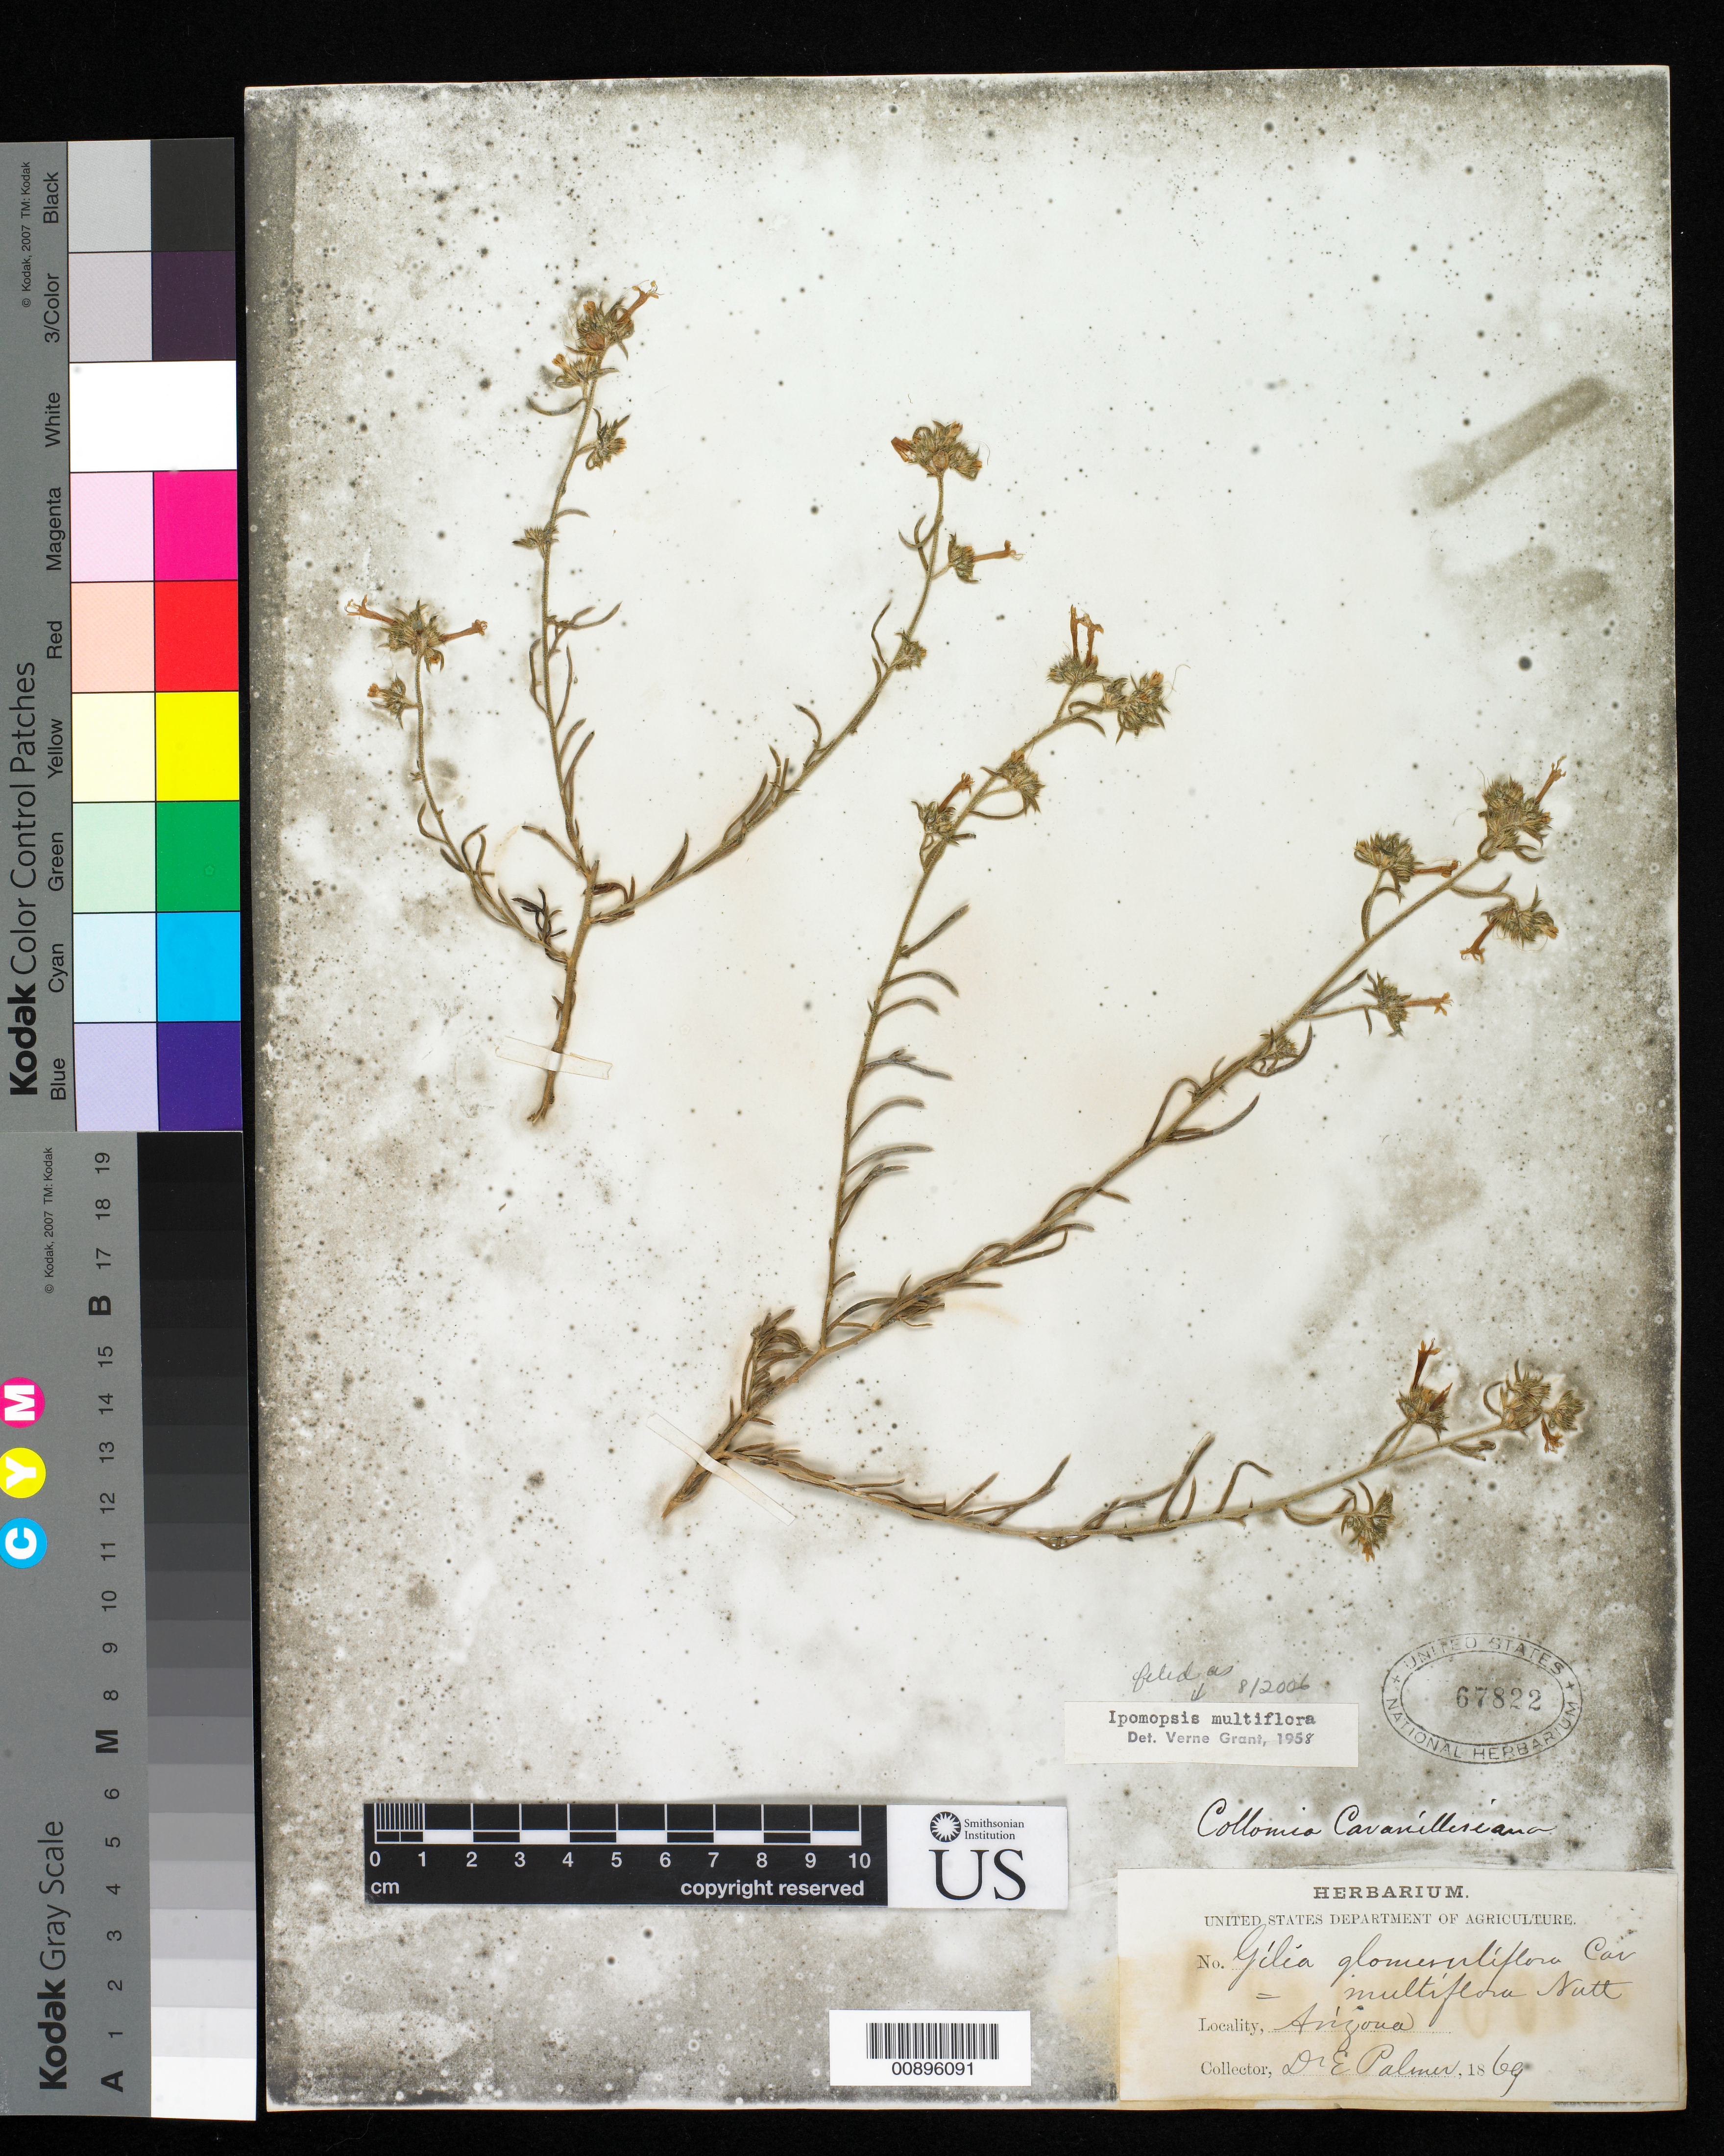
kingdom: Plantae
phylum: Tracheophyta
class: Magnoliopsida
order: Ericales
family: Polemoniaceae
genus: Ipomopsis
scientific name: Ipomopsis multiflora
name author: (Nutt.) V.E. Grant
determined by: Grant, V. E.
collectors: E. Palmer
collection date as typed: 1869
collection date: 1869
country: United States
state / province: Arizona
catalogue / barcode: US 67822